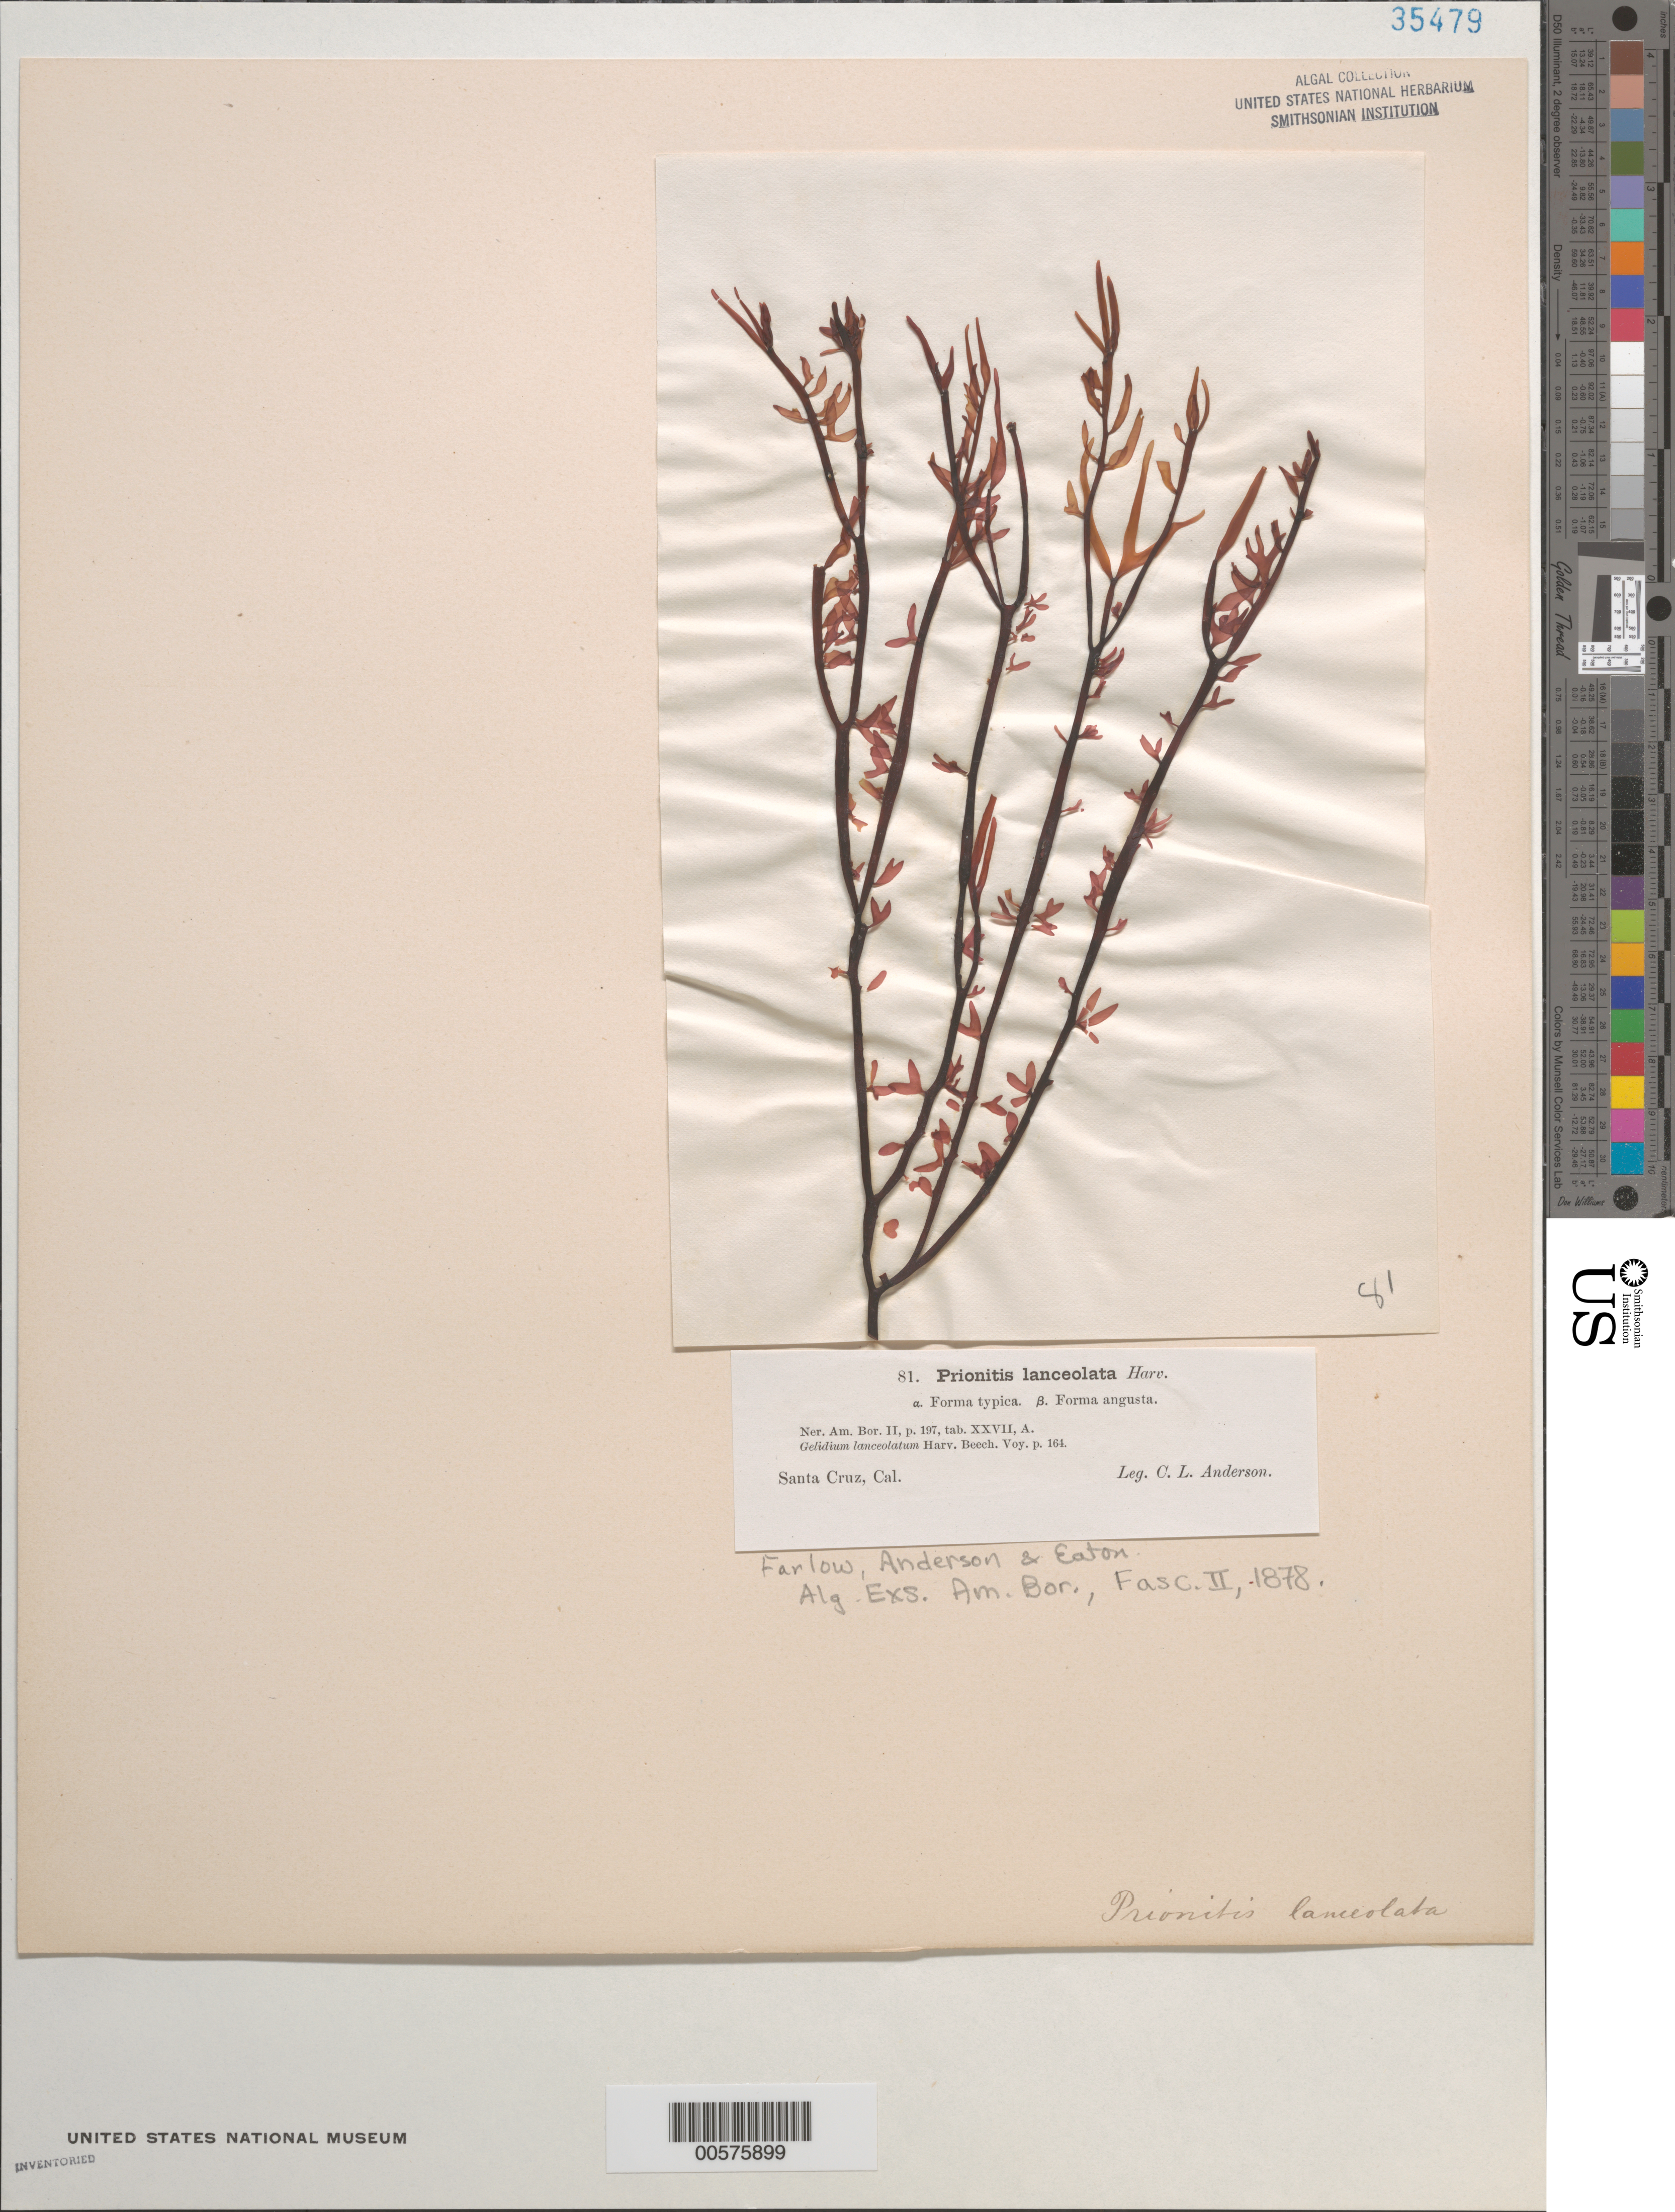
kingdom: Plantae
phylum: Rhodophyta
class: Florideophyceae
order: Cryptonemiales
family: Cryptonemiaceae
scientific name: Prionitis lanceolata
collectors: C. L. Anderson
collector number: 81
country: United States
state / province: California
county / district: Santa Cruz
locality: Santa Cruz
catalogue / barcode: US 35479